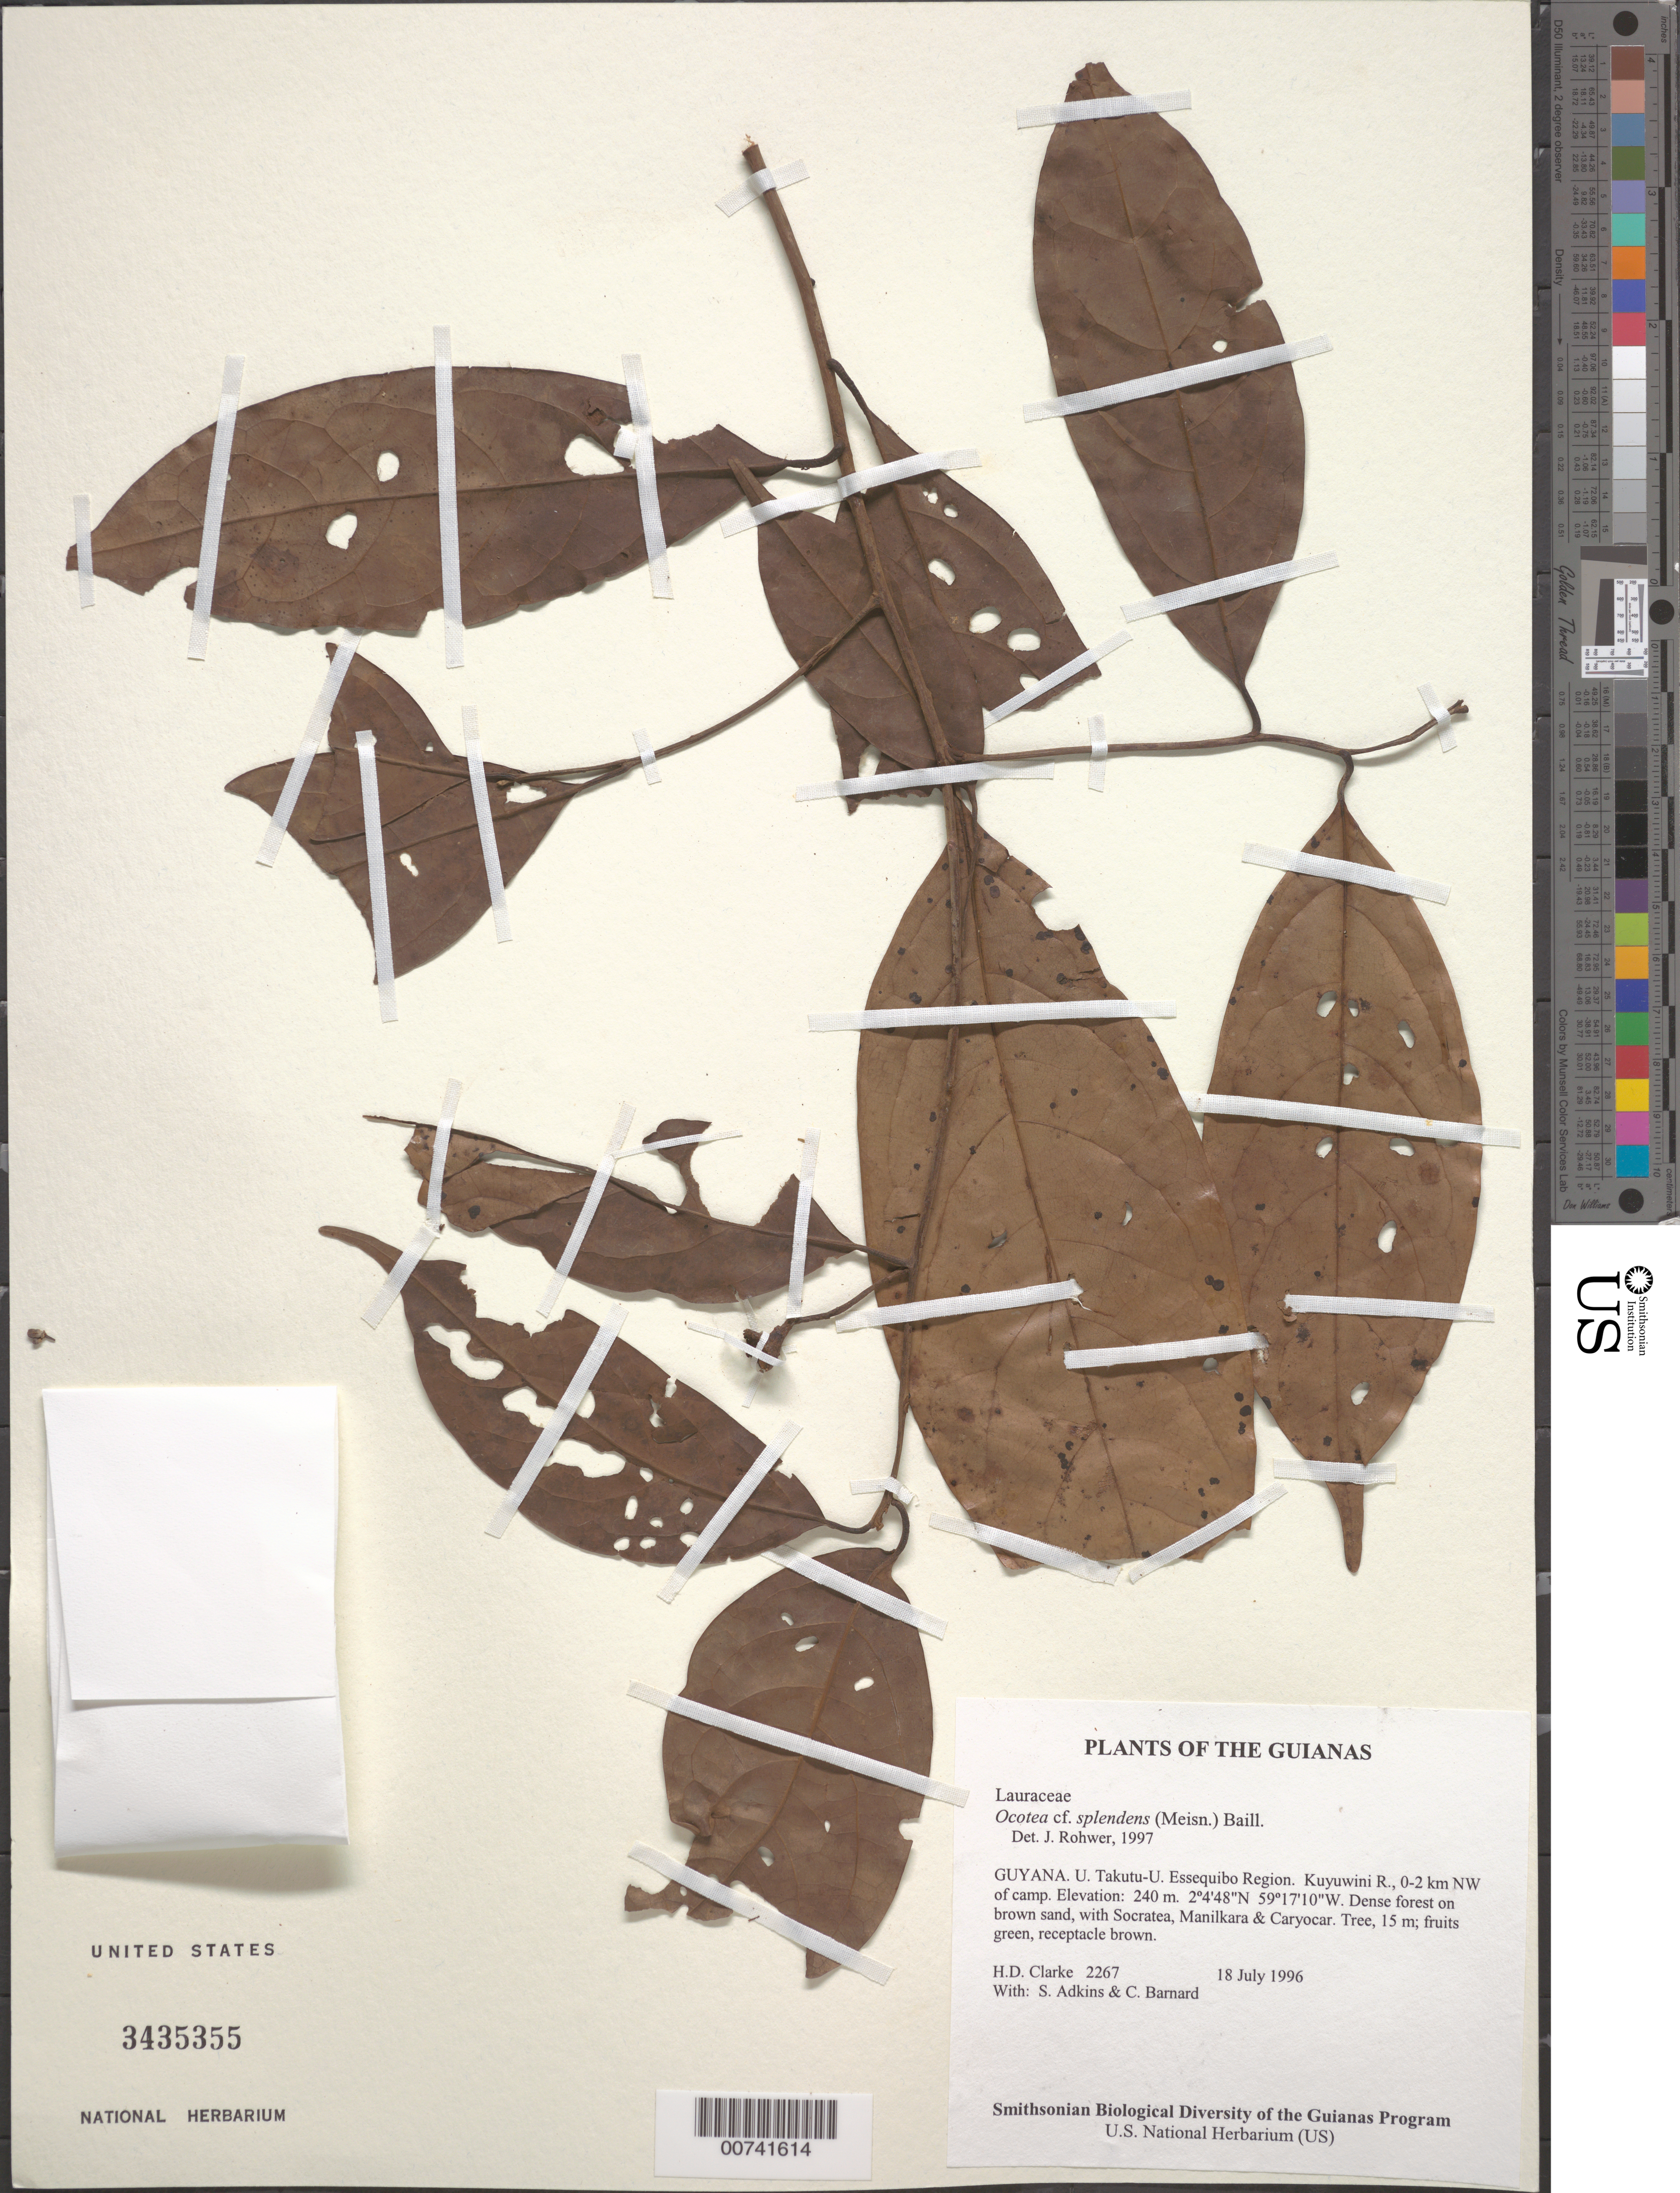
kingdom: Plantae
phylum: Tracheophyta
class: Magnoliopsida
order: Laurales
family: Lauraceae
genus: Ocotea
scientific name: Ocotea splendens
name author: (Meisn.) Baill.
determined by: Rohwer, J. G.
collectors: H. D. Clarke, S. Adkins & C. Bernard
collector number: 2267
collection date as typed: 18 July 1996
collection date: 1996-07-18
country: Guyana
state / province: U. Takutu-U. Essequibo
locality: Kuyuwini R., 0-2 km NW of camp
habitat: Dense forest on brown sand, with Socratea, Manilkara & Caryocar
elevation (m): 240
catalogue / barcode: US 3435355